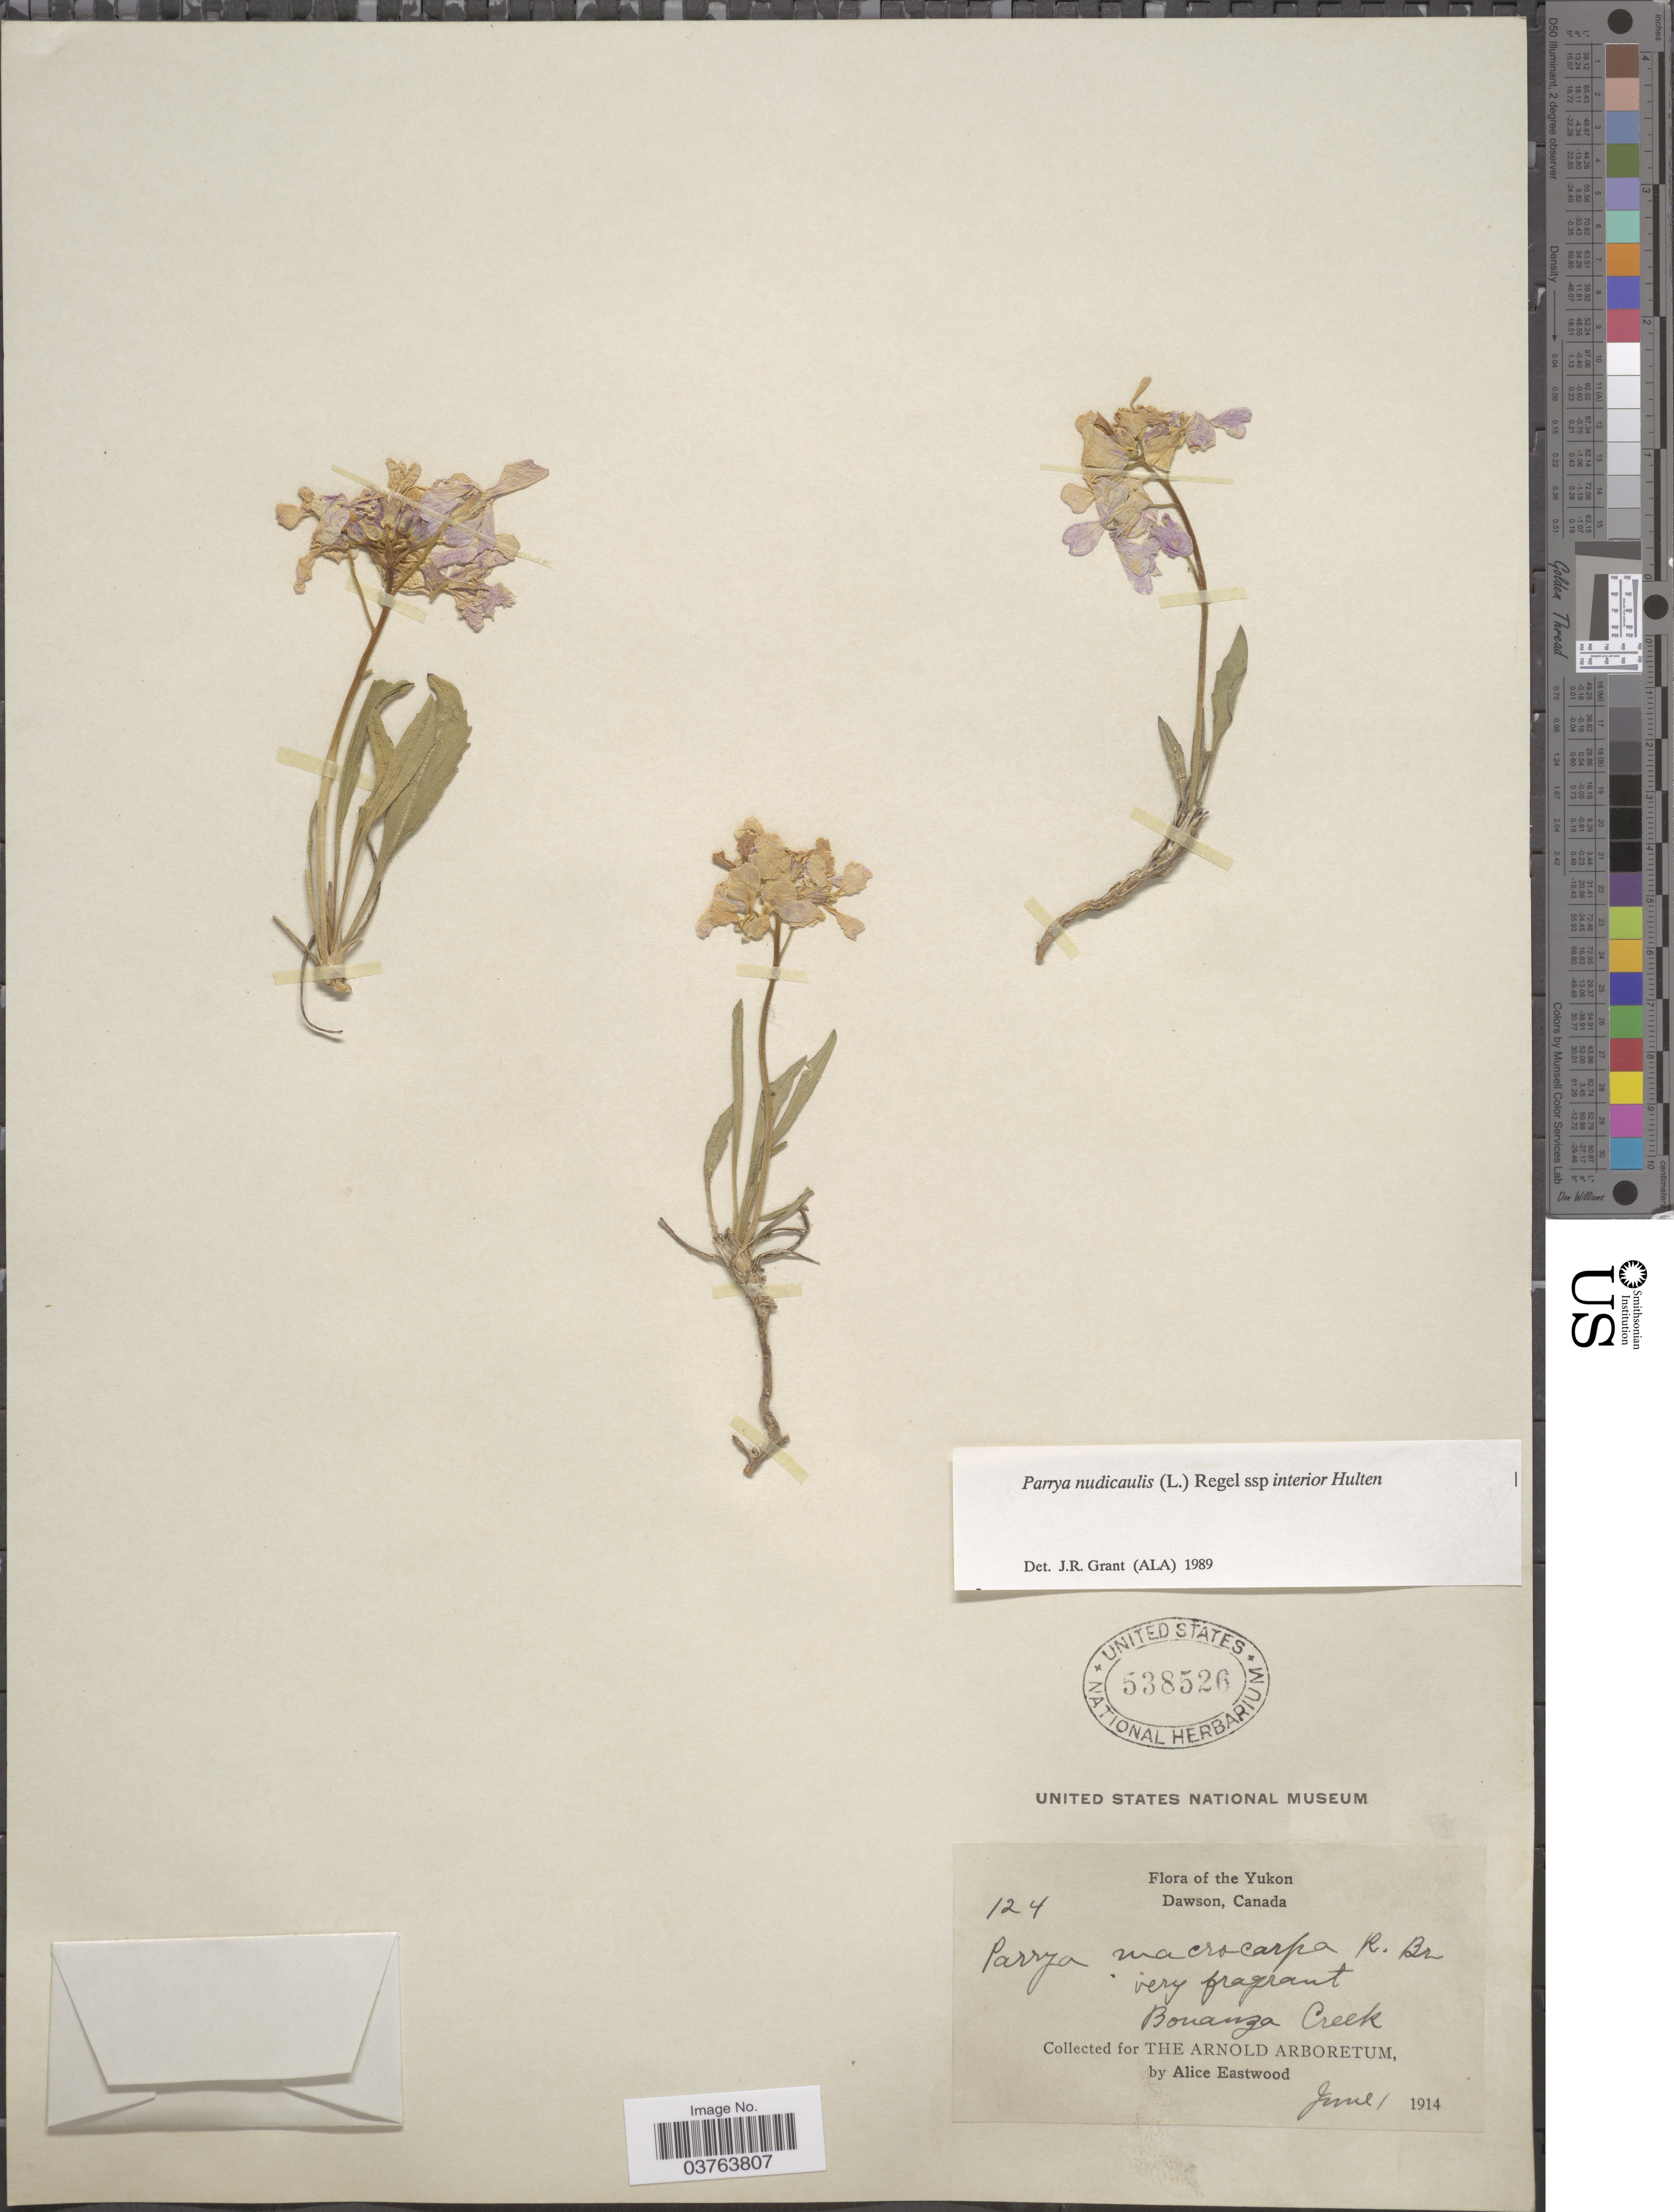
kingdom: Plantae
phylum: Tracheophyta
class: Magnoliopsida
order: Brassicales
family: Brassicaceae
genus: Parrya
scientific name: Parrya nudicaulis subsp. interior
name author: Hultén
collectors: A. Eastwood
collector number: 124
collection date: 1914-06-01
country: Canada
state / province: Yukon Territory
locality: The Yukon. Dawson. Bonanza Creek.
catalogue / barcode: US 538526